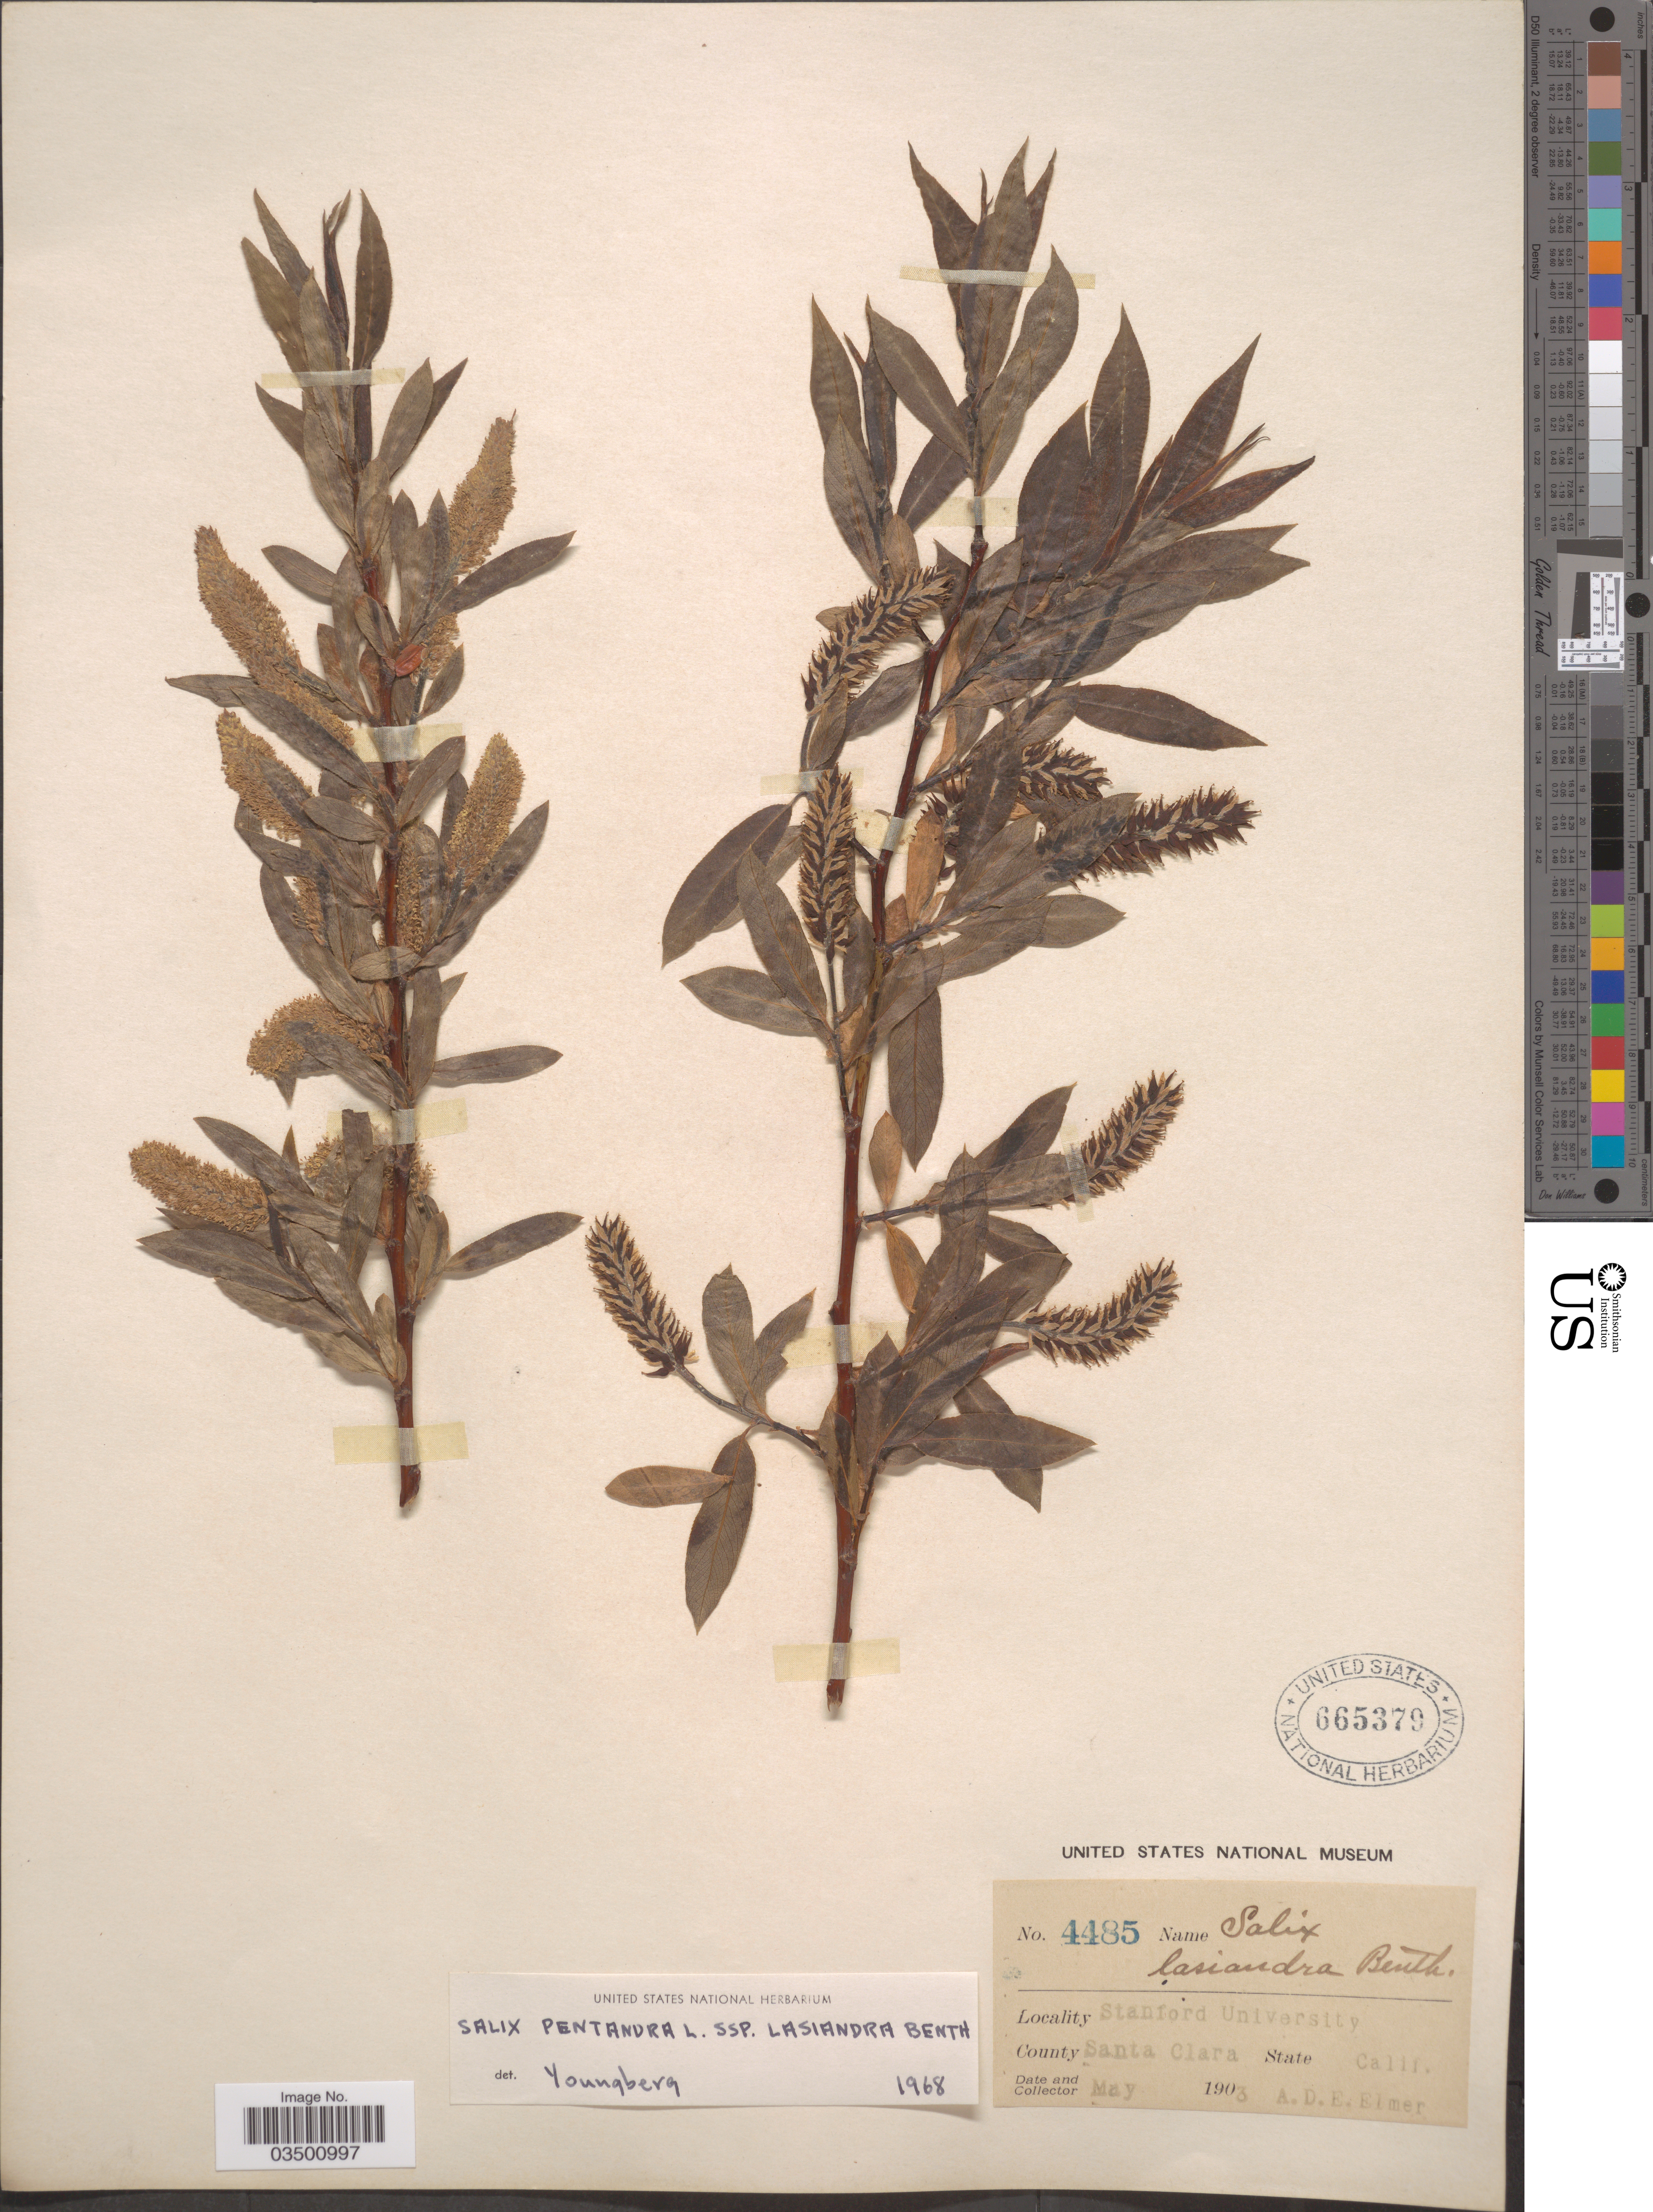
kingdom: Plantae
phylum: Tracheophyta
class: Magnoliopsida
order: Malpighiales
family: Salicaceae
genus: Salix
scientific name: Salix lasiandra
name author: Benth.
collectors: A. D. E. Elmer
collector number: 4485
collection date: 1903-05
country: United States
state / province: California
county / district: Santa Clara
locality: Stanford University. County Santa Clara.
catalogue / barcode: US 665379